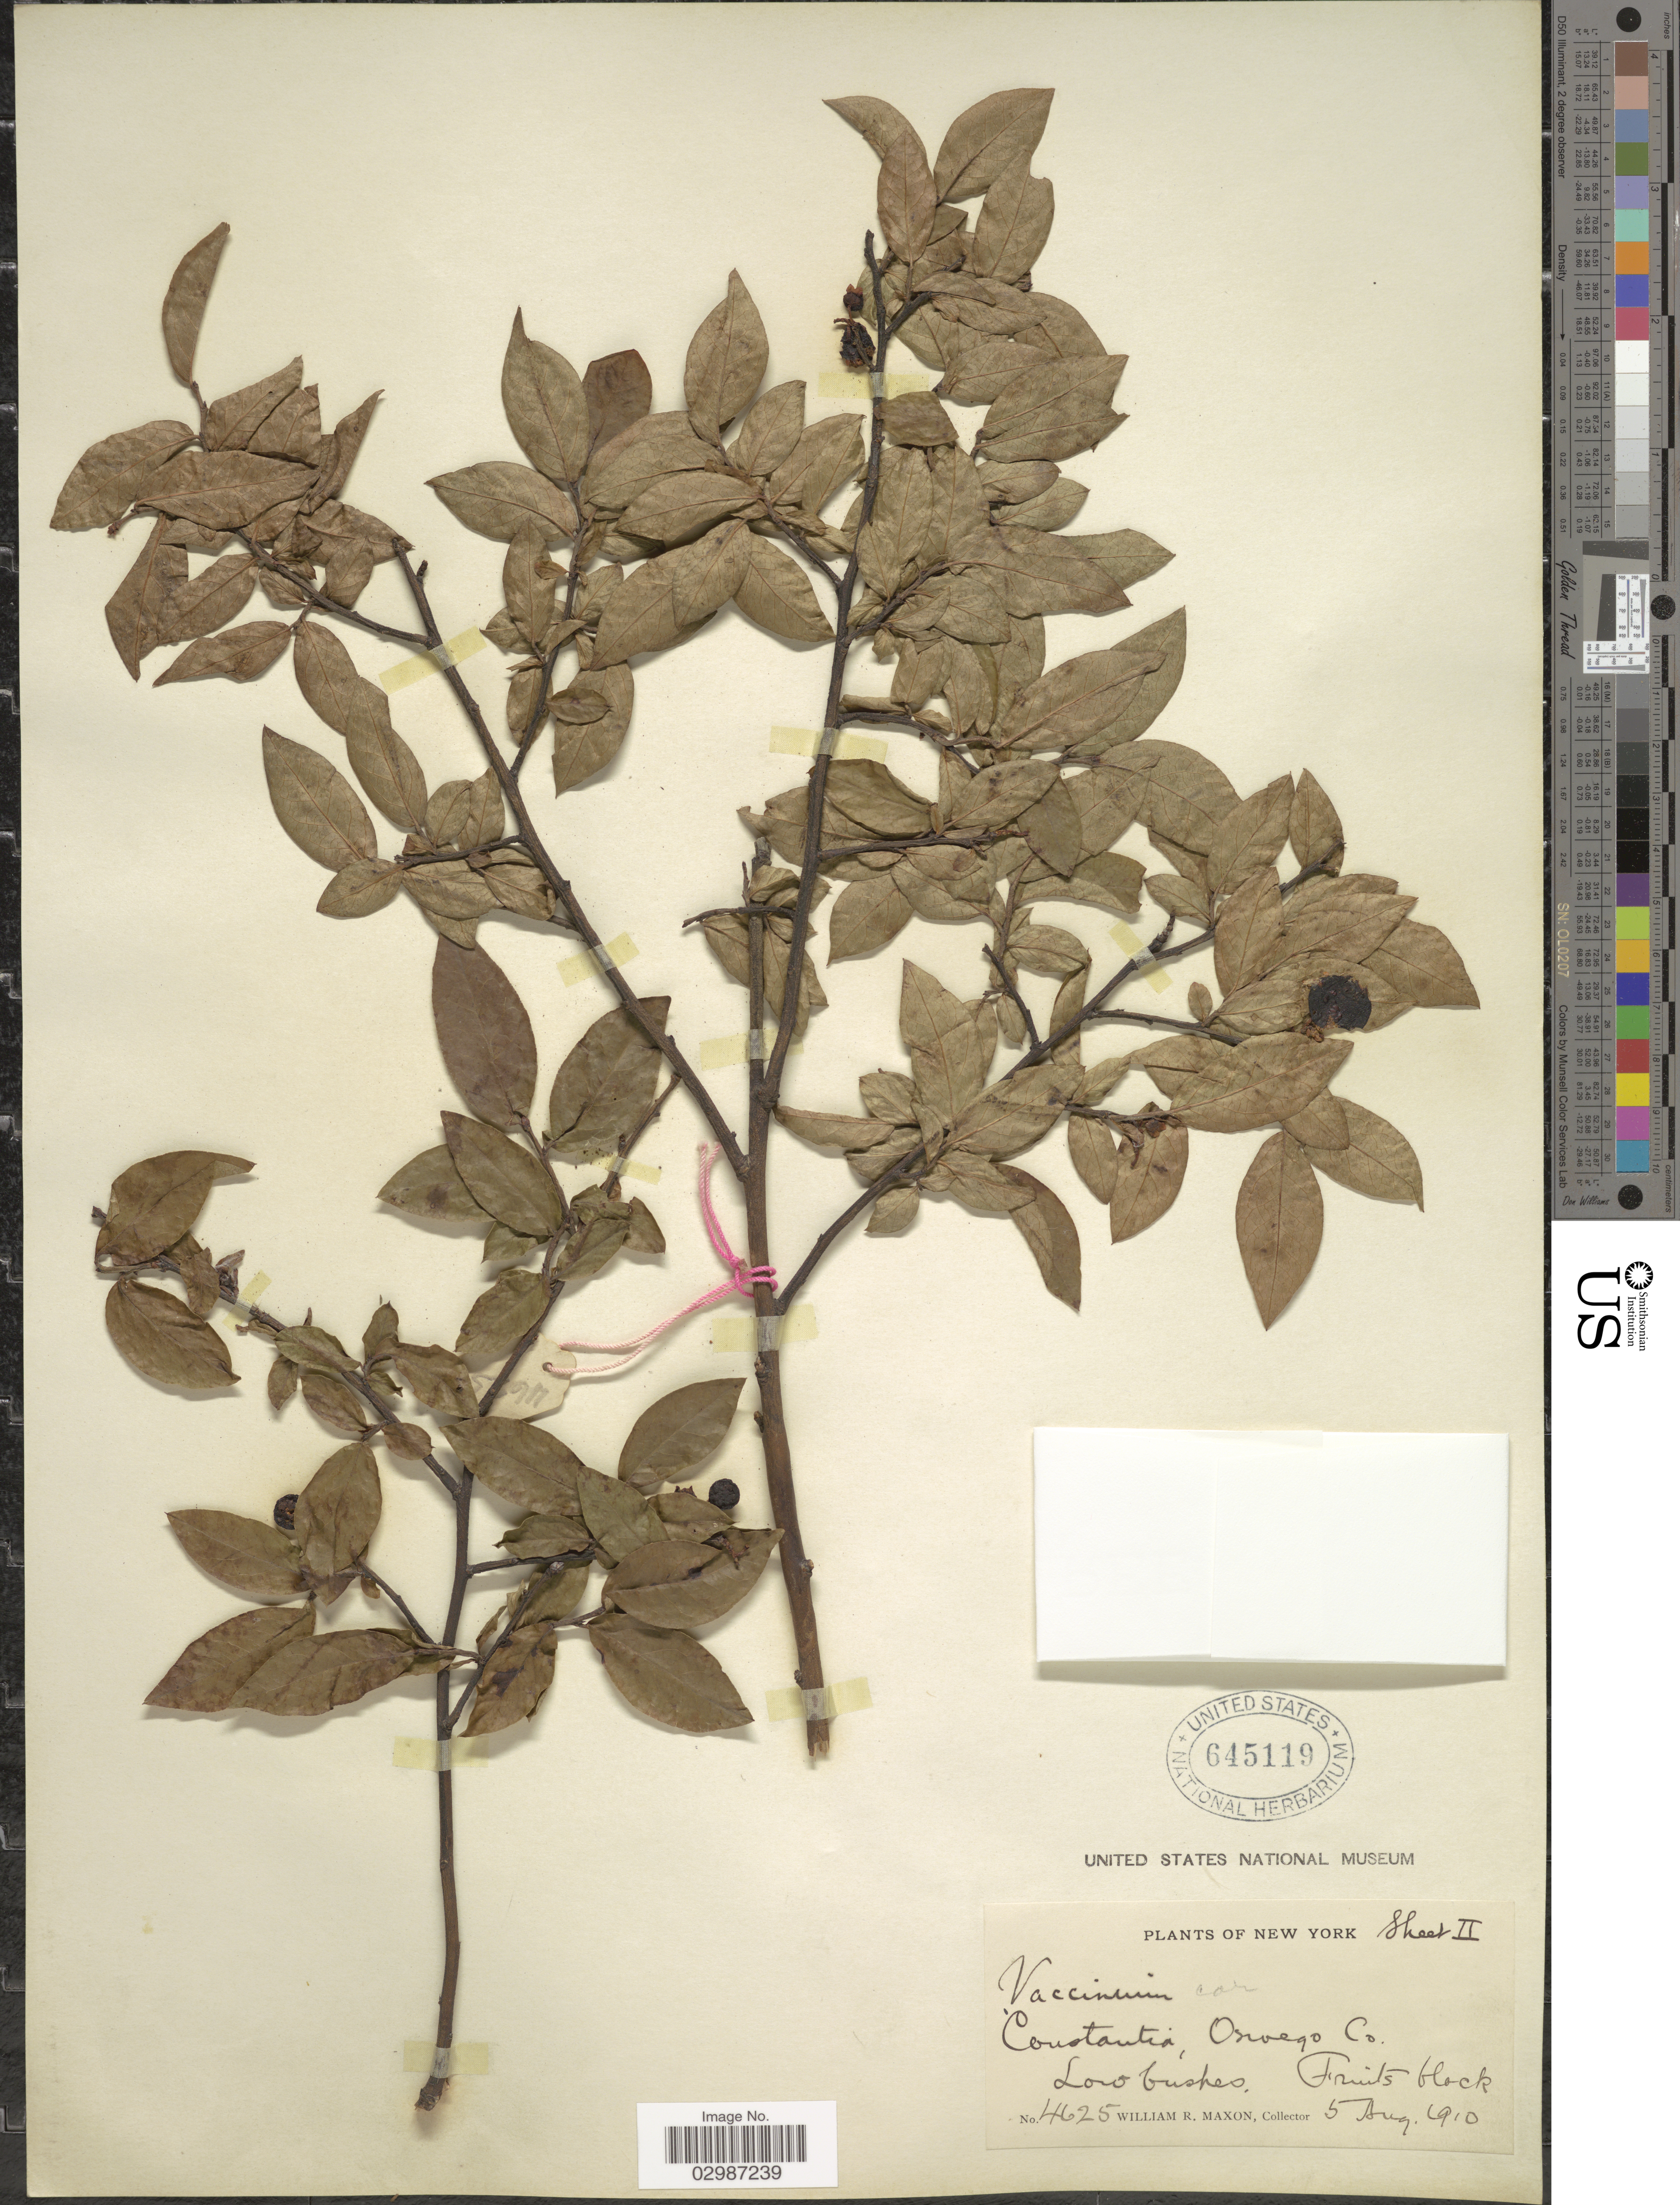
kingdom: Plantae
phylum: Tracheophyta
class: Magnoliopsida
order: Ericales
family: Ericaceae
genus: Vaccinium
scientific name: Vaccinium angustifolium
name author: Aiton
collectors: W. R. Maxon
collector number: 4625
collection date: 1910-08-05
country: United States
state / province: New York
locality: Constantia, Oswego Co.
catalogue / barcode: US 645119